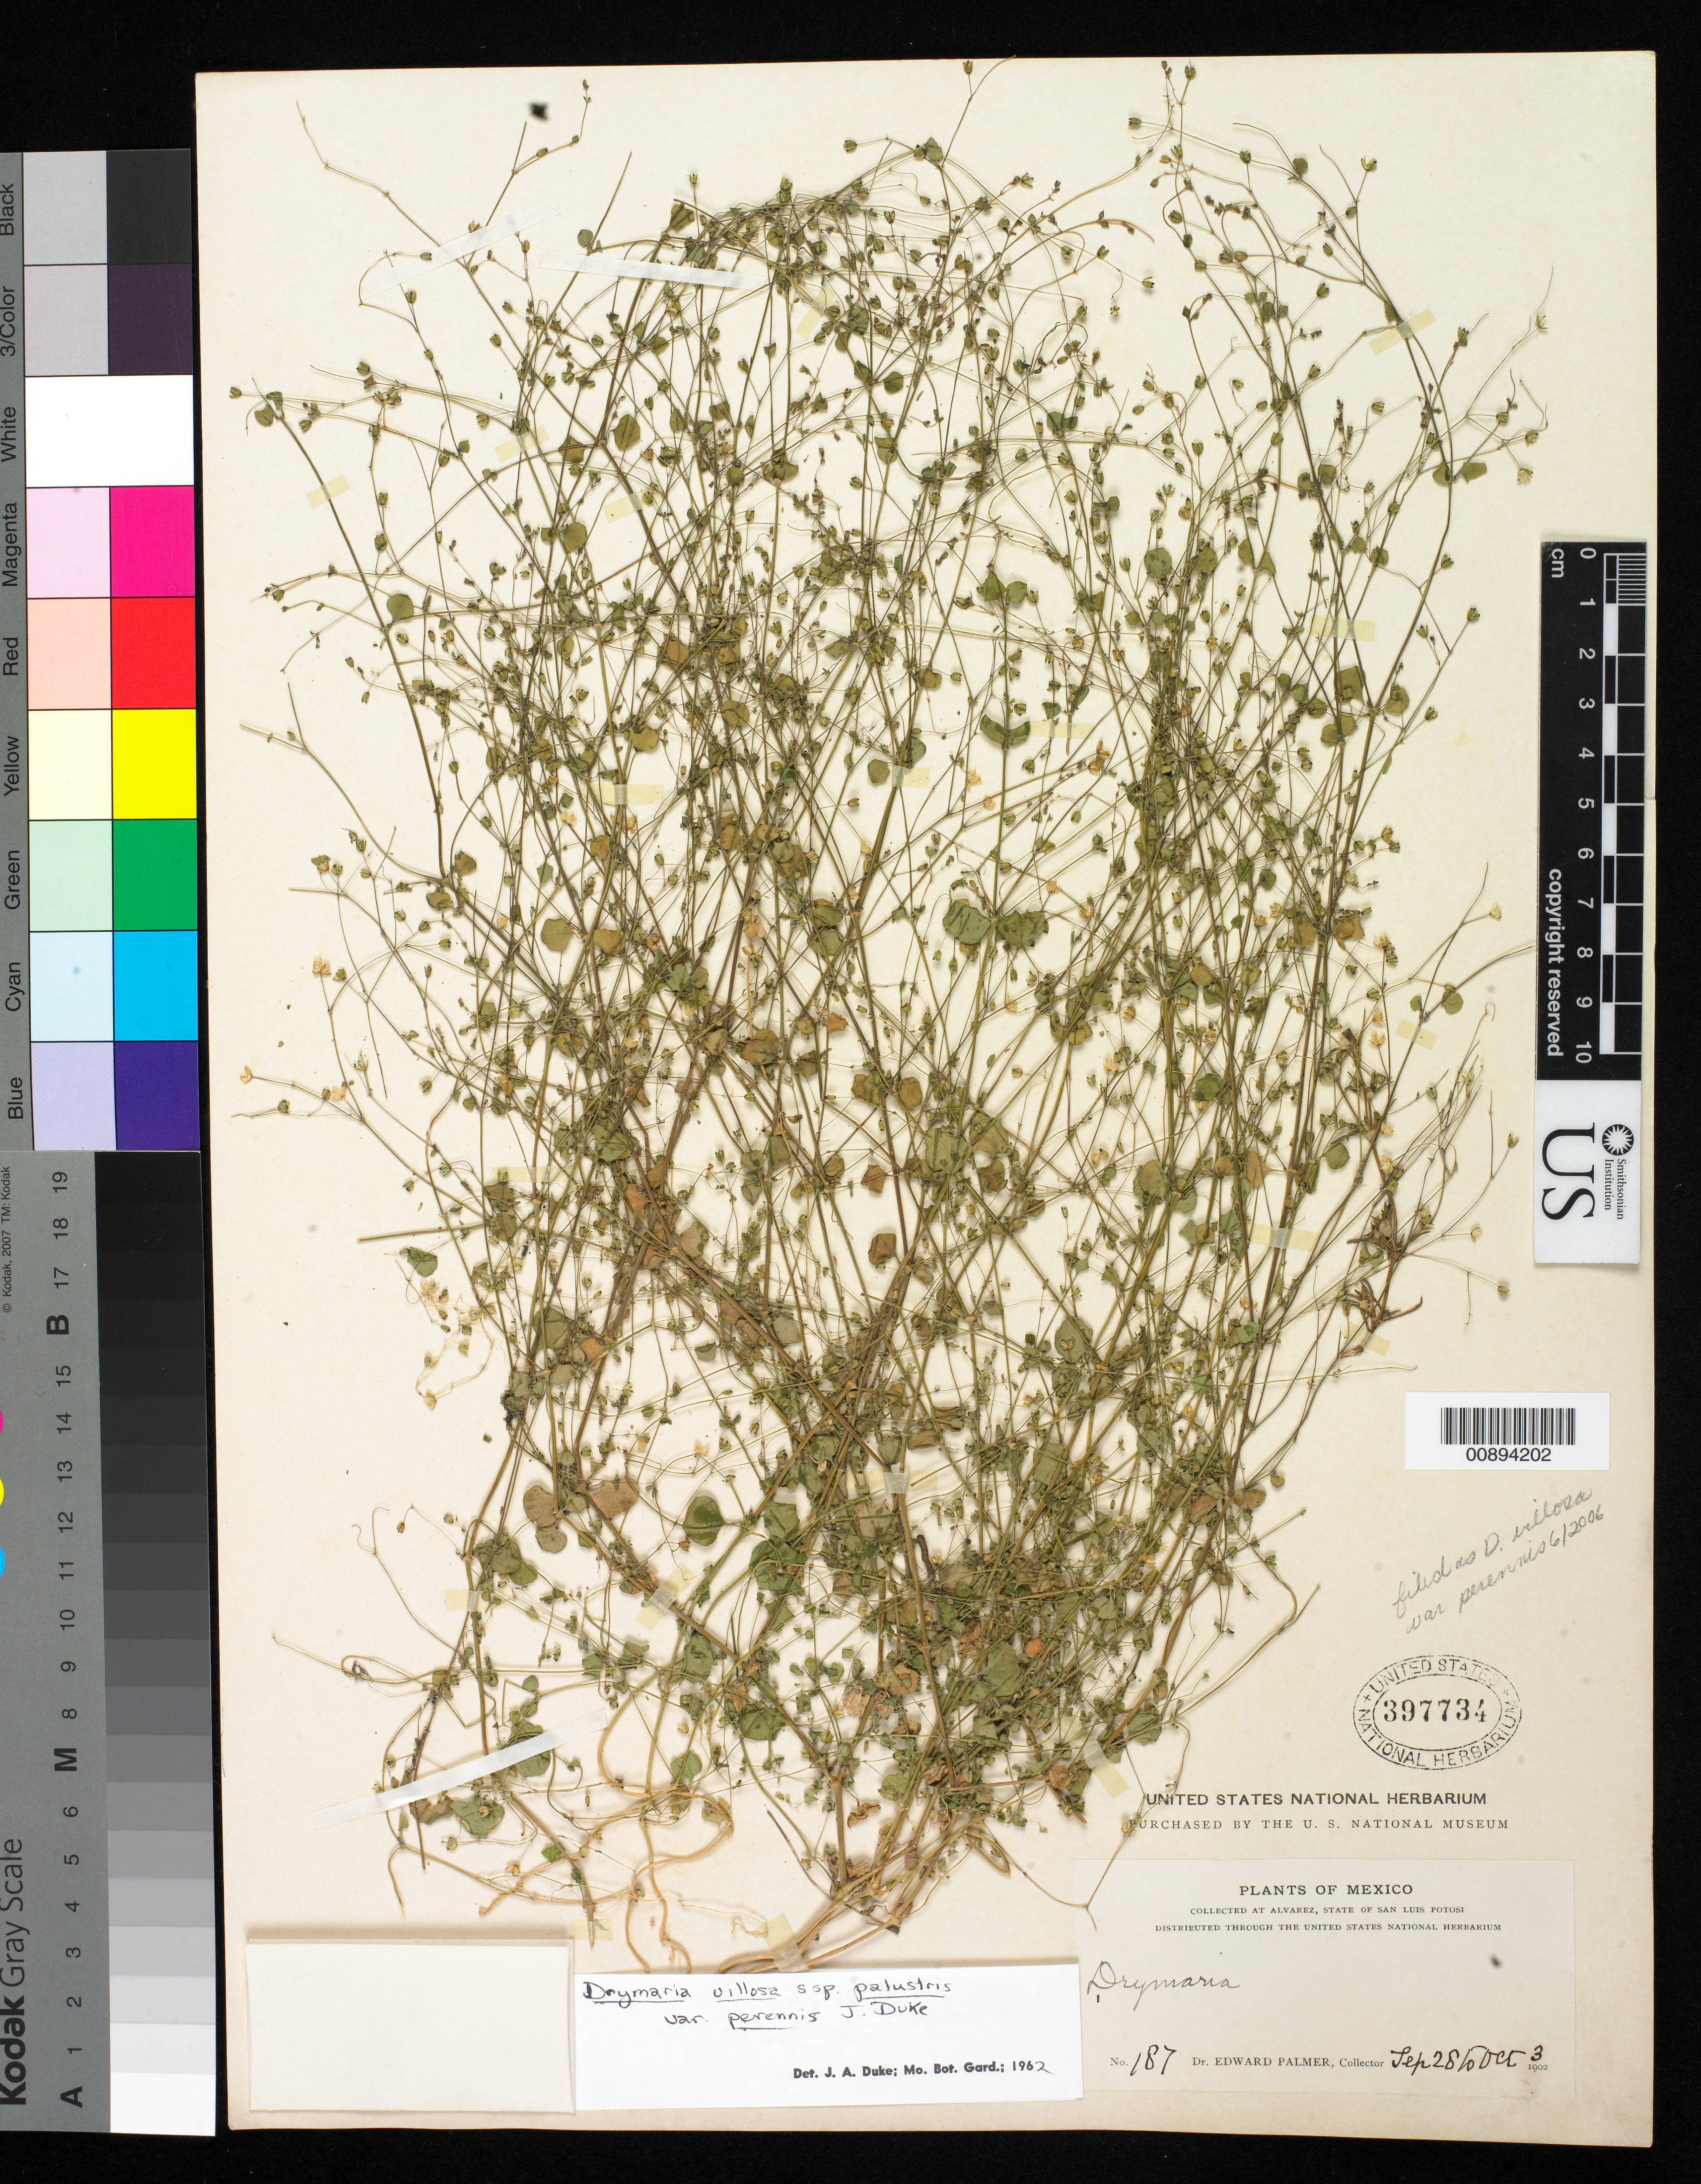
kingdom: Plantae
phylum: Tracheophyta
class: Magnoliopsida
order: Caryophyllales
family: Caryophyllaceae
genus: Drymaria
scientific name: Drymaria villosa var. perennis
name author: J.A. Duke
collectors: E. Palmer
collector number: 187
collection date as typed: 28 Sep 1902 to 03 Oct 1902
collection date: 1902-09-28/1902-10-03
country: Mexico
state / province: San Luis Potosí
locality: Alvarez, San Luis Potosí.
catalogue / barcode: US 397734